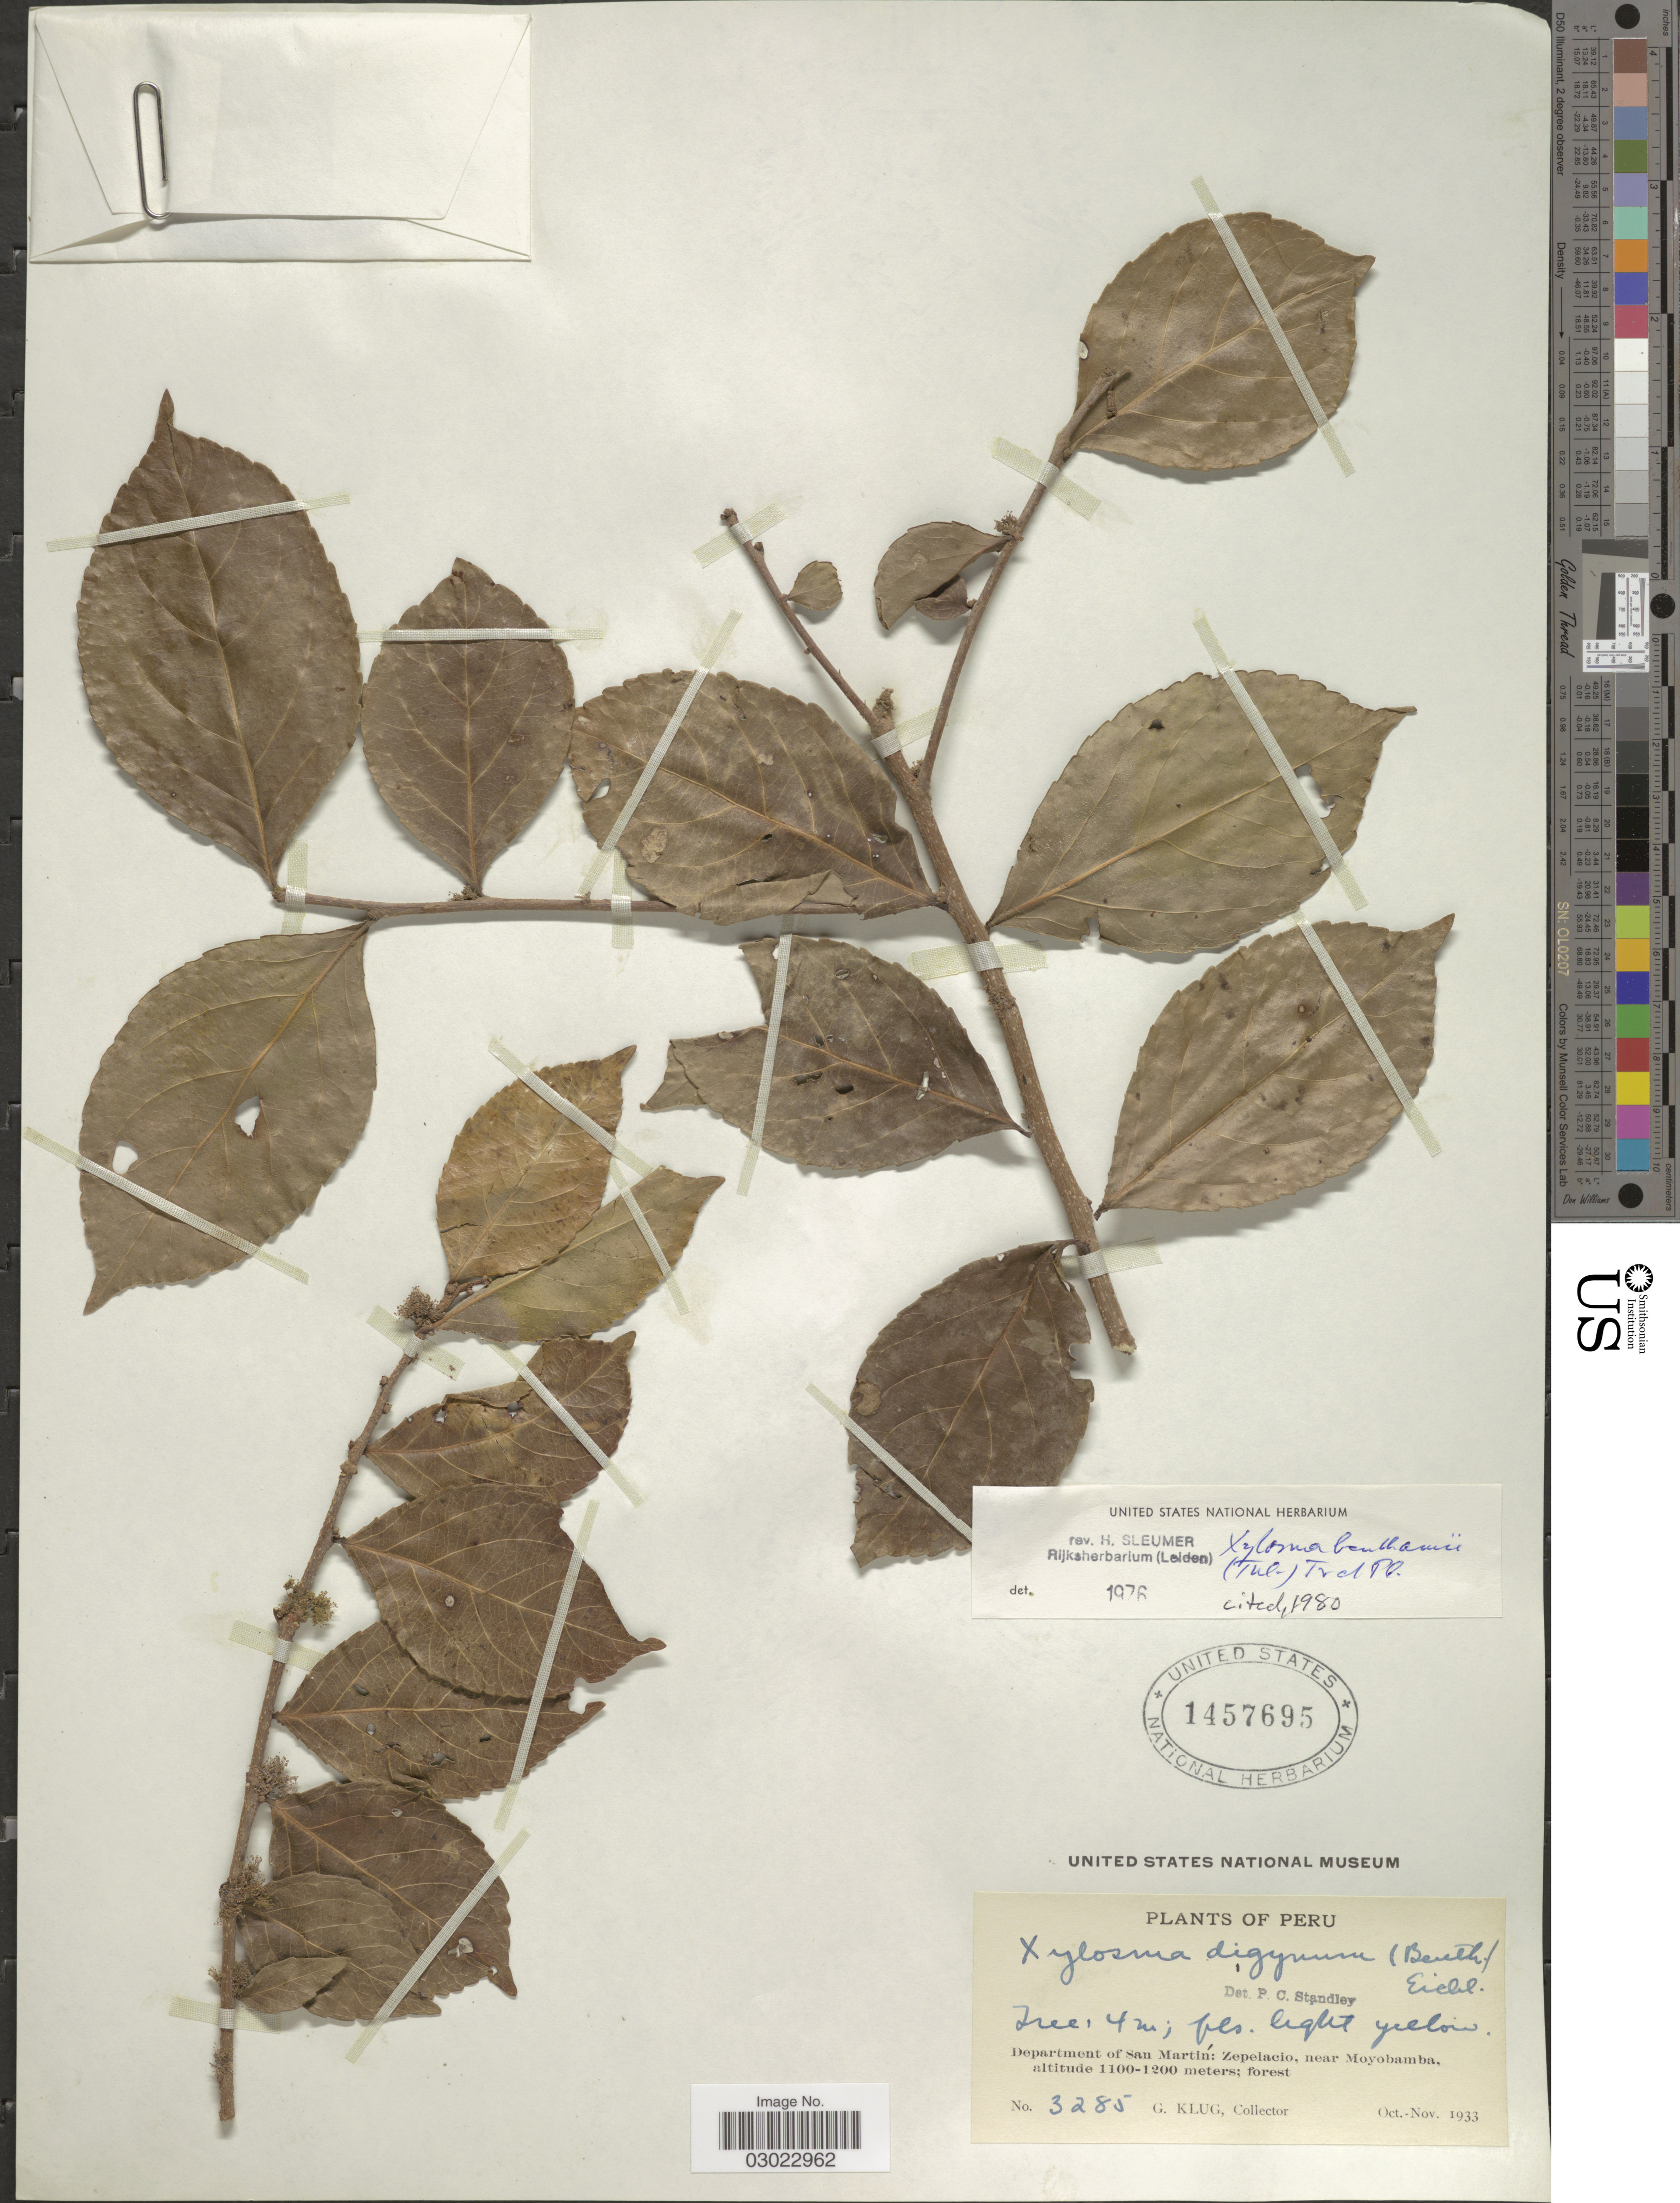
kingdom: Plantae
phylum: Tracheophyta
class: Magnoliopsida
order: Malpighiales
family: Salicaceae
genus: Xylosma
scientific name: Xylosma benthamii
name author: (Tul.) Triana & Planch.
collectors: G. Klug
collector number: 3285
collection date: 1933-10/1933-11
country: Peru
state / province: San Martín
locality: Department of San Martín: Zepelacio, near Moyobamba.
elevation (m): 1100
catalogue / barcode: US 1457695